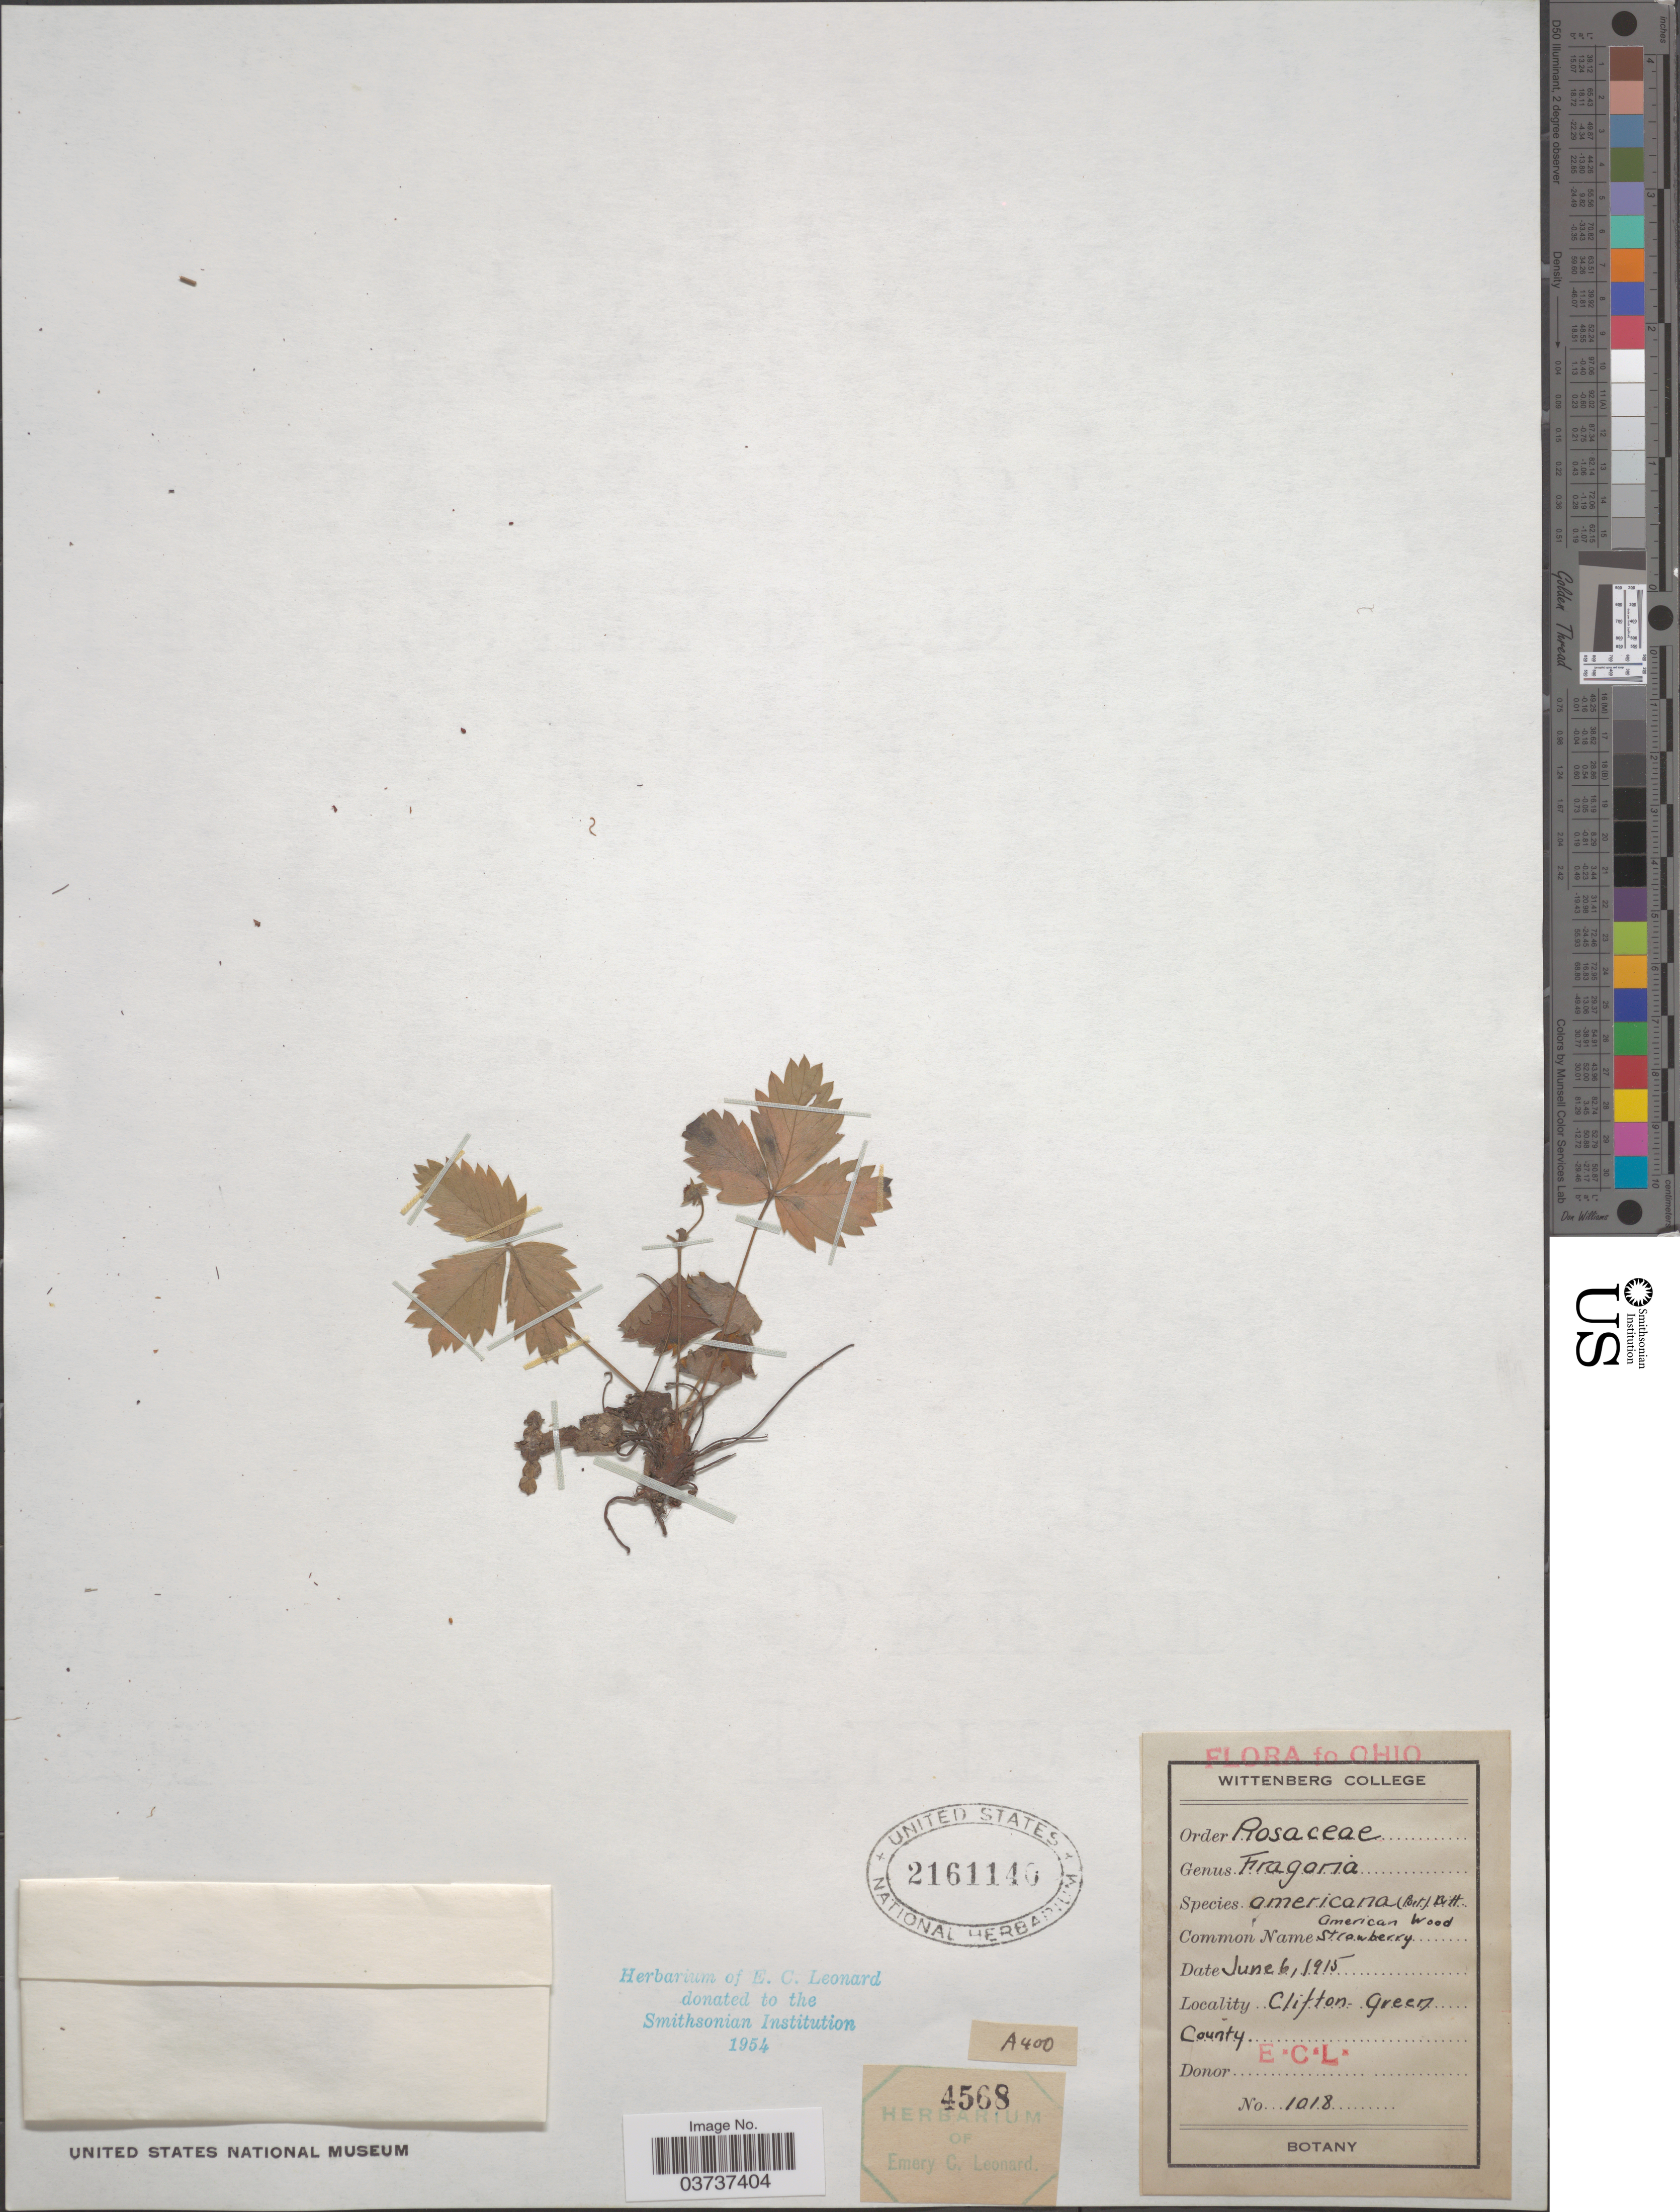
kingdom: Plantae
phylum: Tracheophyta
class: Magnoliopsida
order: Rosales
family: Rosaceae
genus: Fragaria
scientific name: Fragaria vesca subsp. americana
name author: (Porter) Staudt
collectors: E. C. Leonard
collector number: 1018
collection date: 1915-06-06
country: United States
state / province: Ohio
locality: Clifton. Green County.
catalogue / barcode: US 2161140